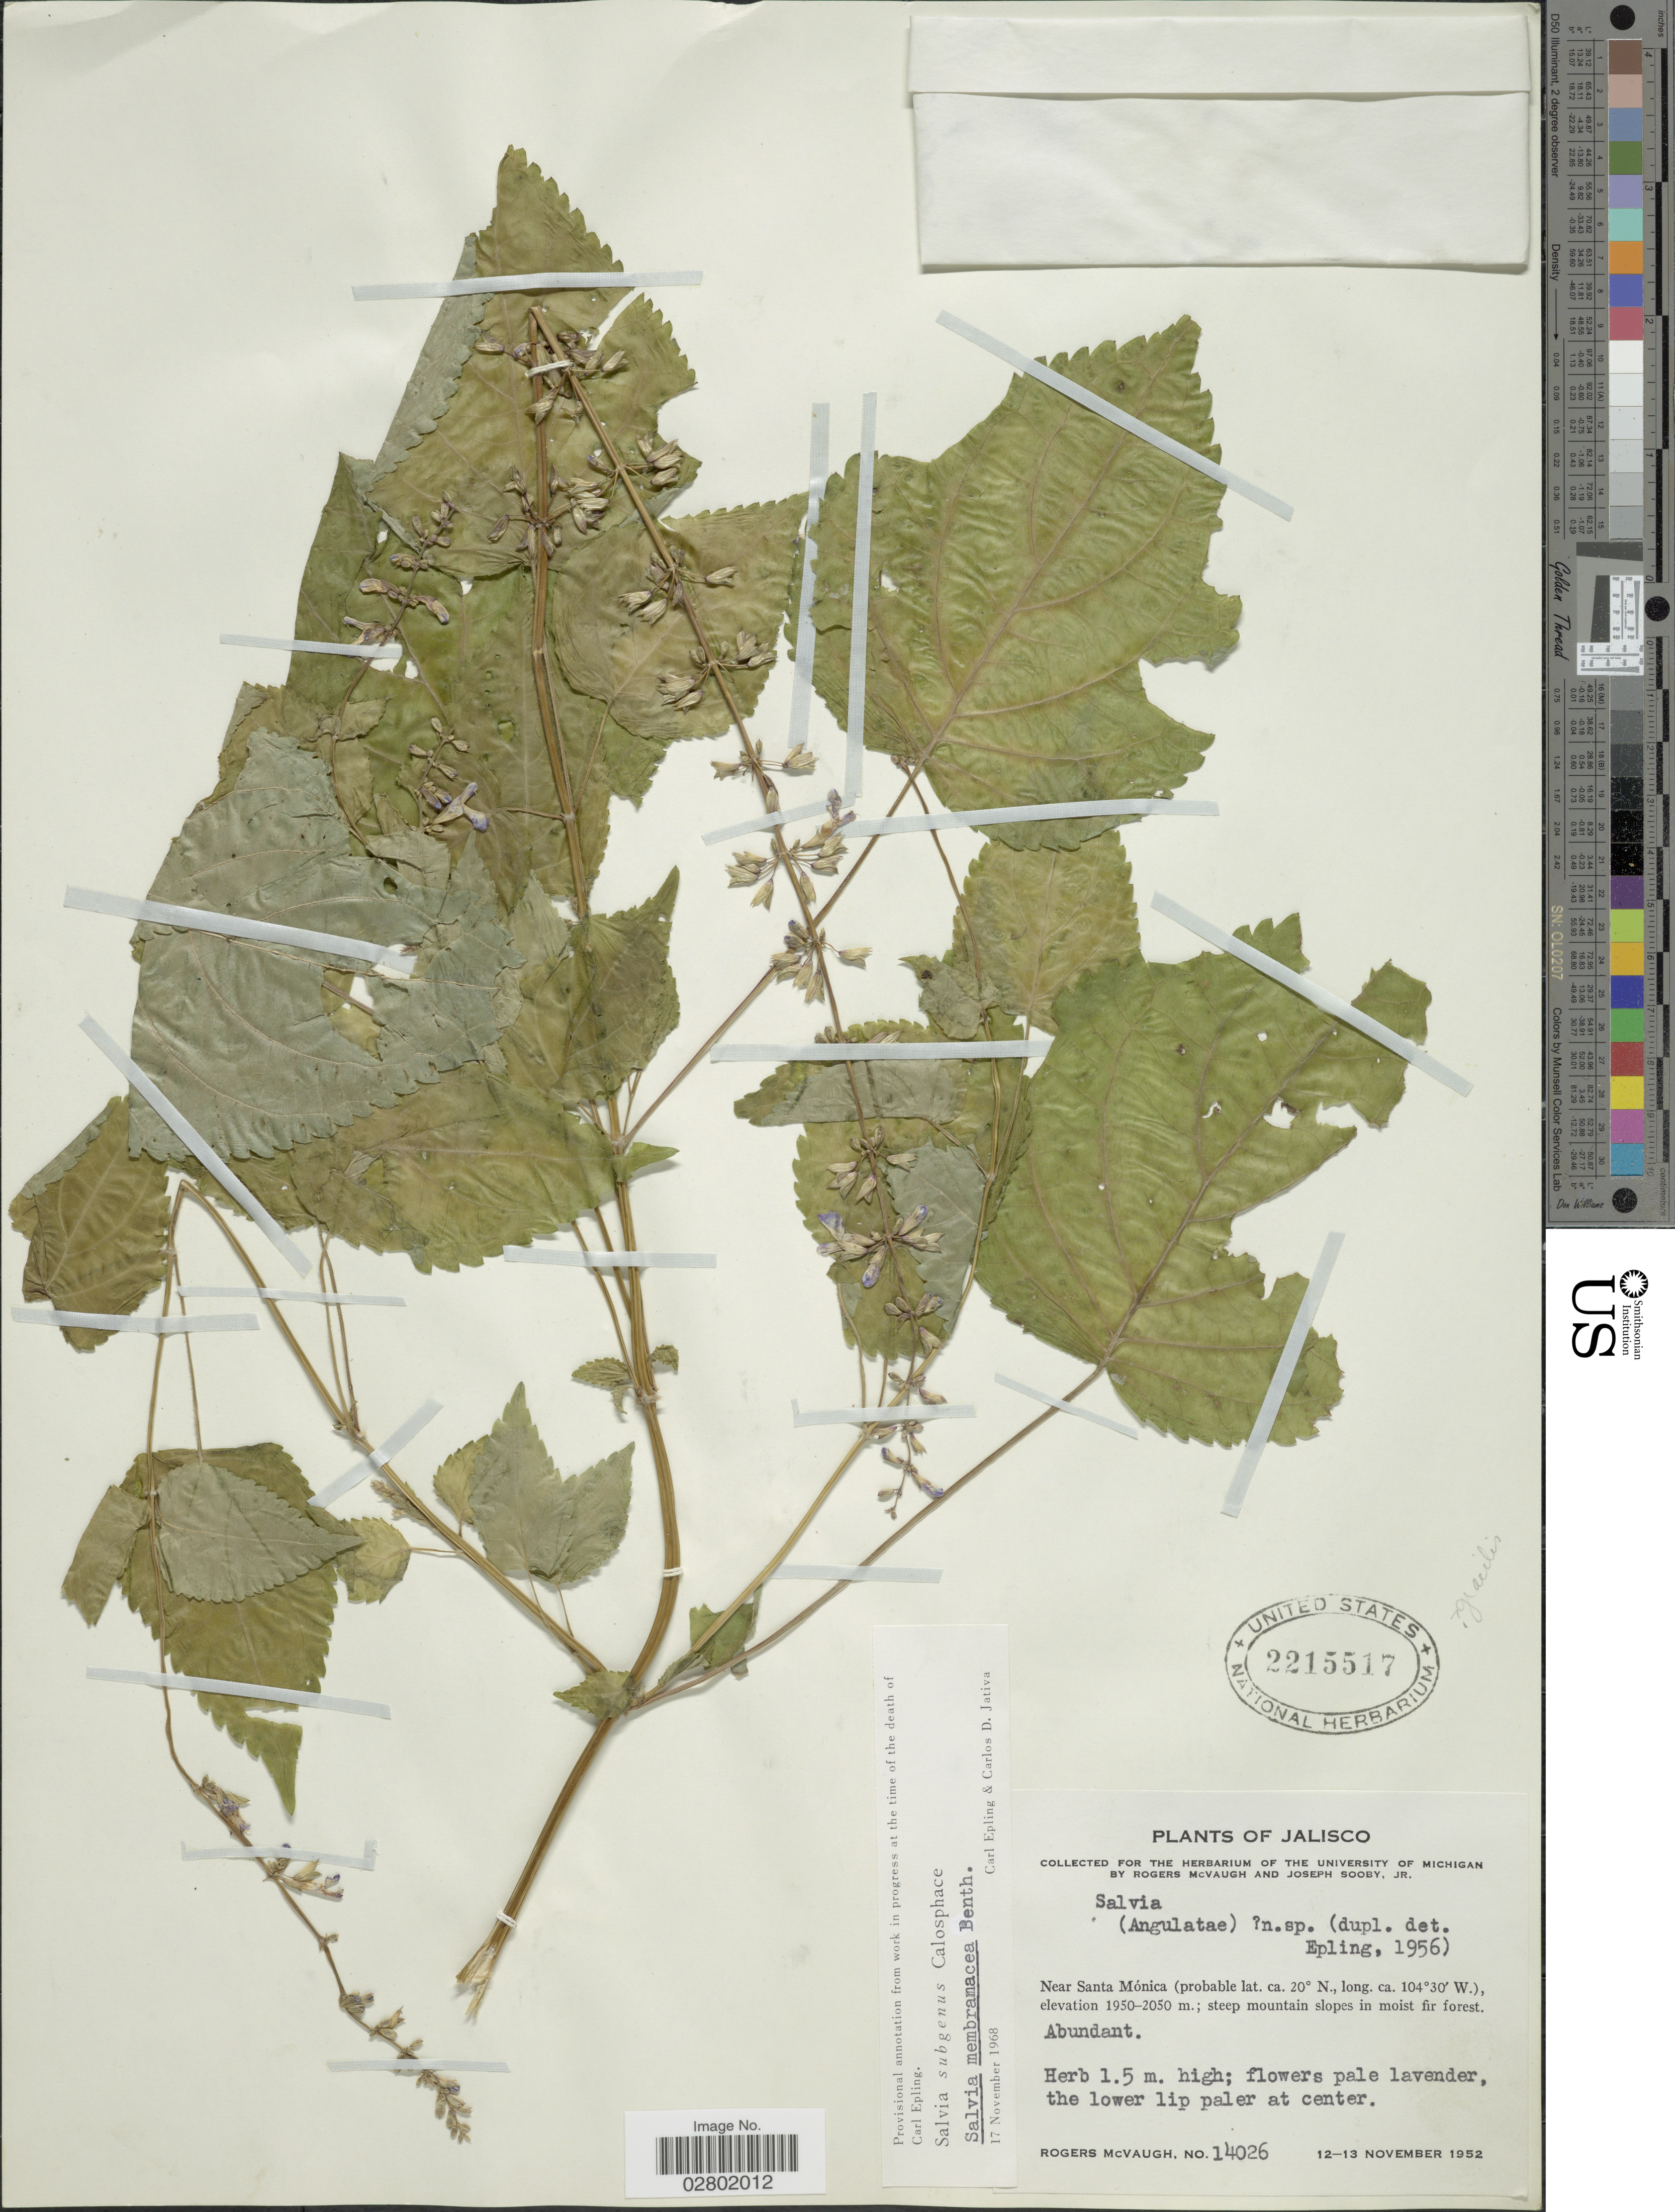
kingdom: Plantae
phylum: Tracheophyta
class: Magnoliopsida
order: Lamiales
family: Lamiaceae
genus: Salvia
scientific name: Salvia membranacea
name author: Benth.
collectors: R. McVaugh & J. Sooby Jr.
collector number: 14026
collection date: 1952-11-12/1952-11-13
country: Mexico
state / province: Jalisco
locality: Near Santa Mónica.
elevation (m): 1950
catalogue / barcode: US 2215517